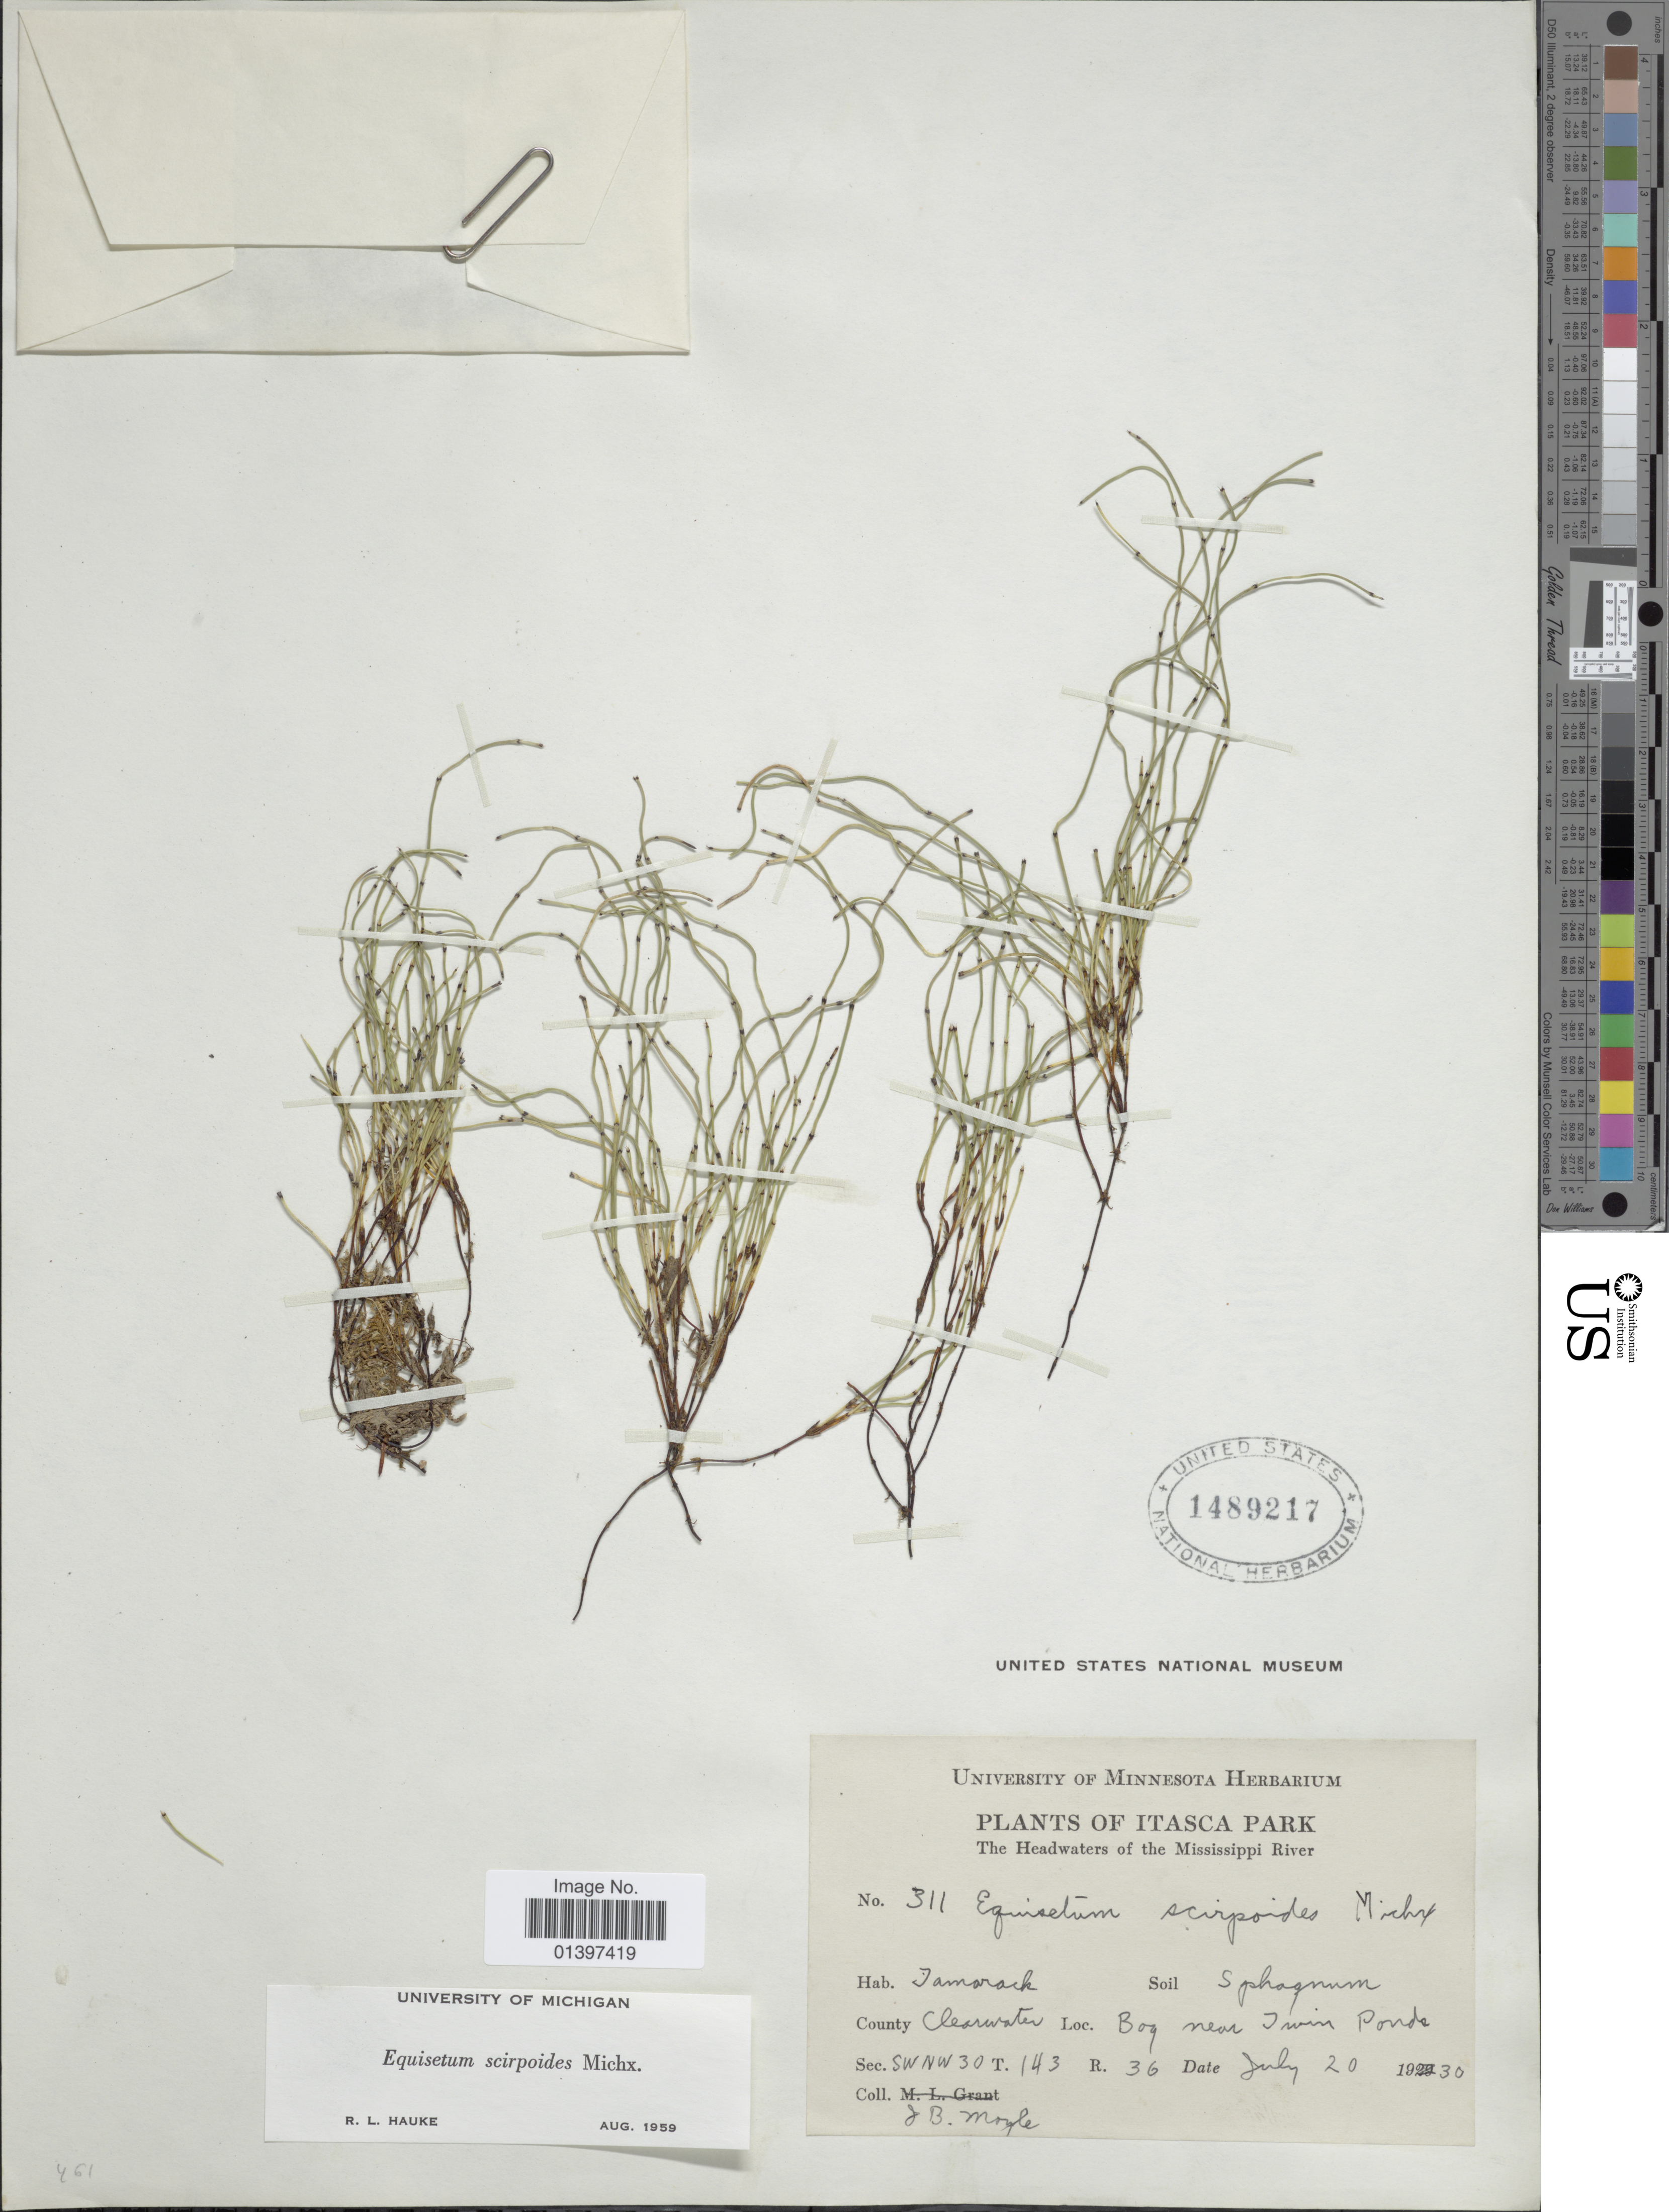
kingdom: Plantae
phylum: Tracheophyta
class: Polypodiopsida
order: Equisetales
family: Equisetaceae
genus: Equisetum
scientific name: Equisetum scirpoides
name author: Michx.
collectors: J. Moyle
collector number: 311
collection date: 1930-07-20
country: United States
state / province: Minnesota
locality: Itasca Park, the Headwaters of the Mississippi River, Clearwater County, Bog near Twin Ponds, Sec. SW NW 30 T 143 R 36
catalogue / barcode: US 1489217